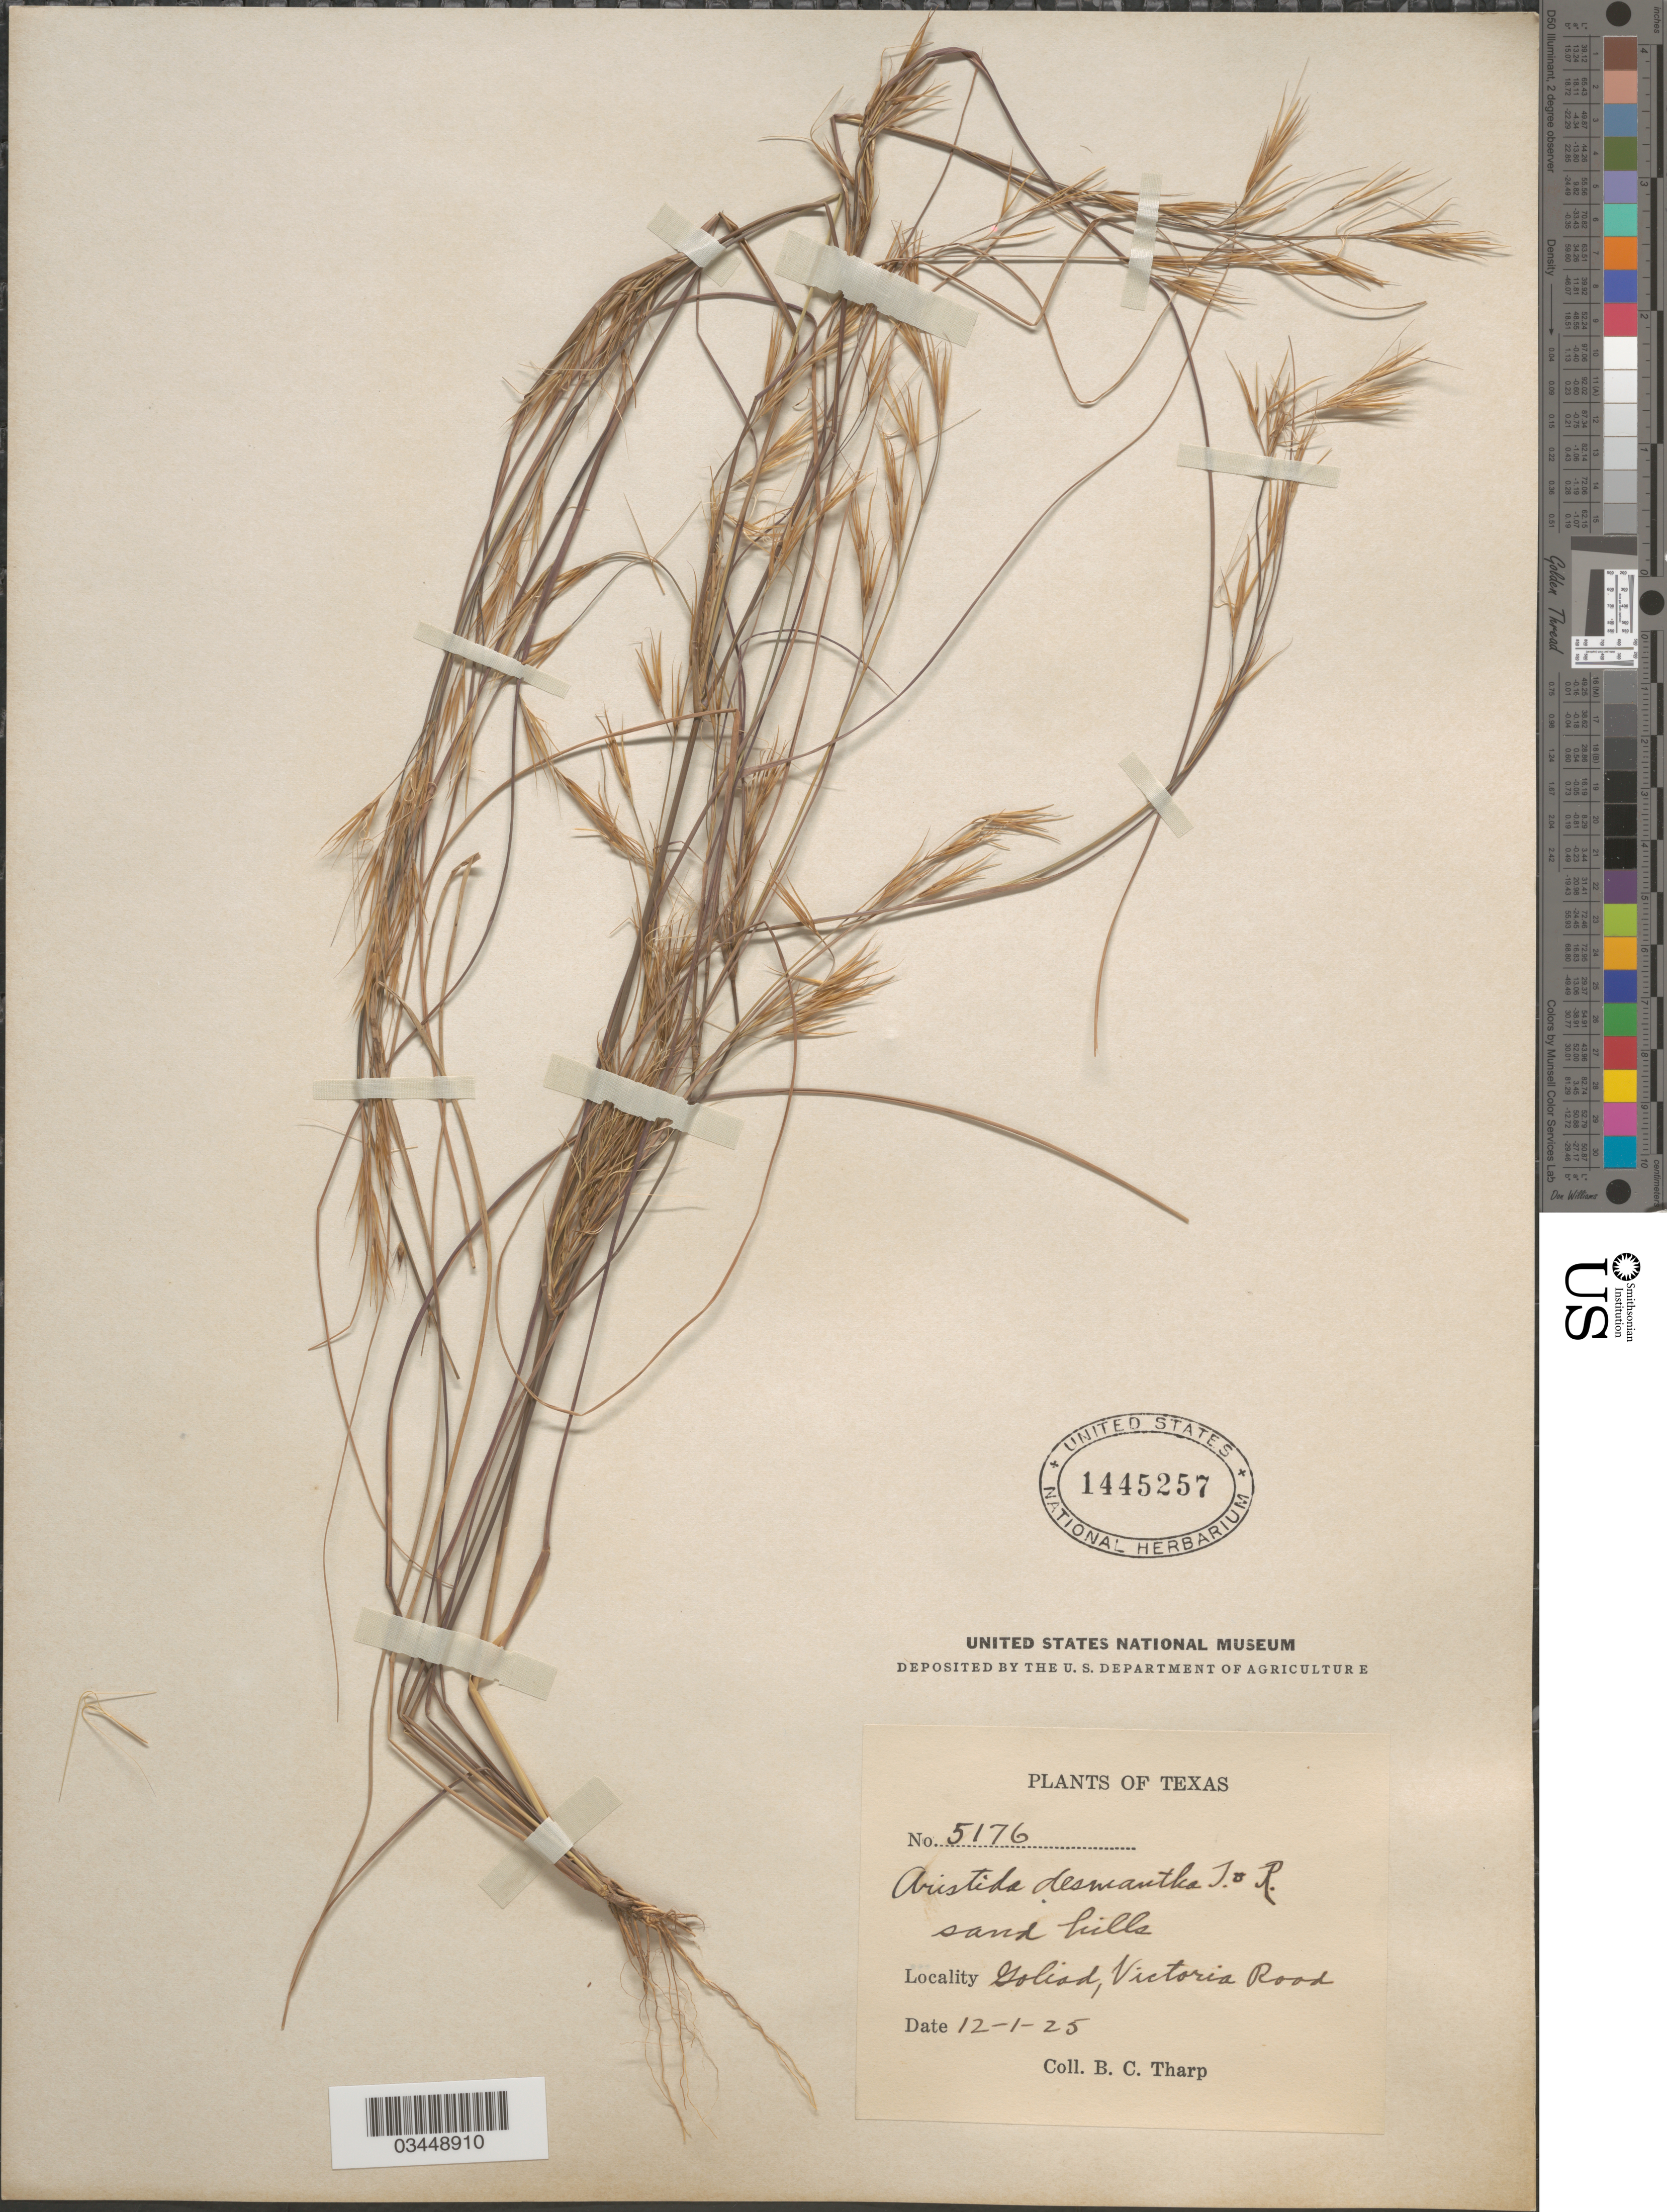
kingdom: Plantae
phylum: Tracheophyta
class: Liliopsida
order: Poales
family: Poaceae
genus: Aristida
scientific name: Aristida desmantha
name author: Trin. & Rupr.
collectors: B. C. Tharp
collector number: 5176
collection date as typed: Transcribed d/m/y: 1/12/25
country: United States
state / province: Texas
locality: Goliad, Victoria Road.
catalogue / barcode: US 1445257